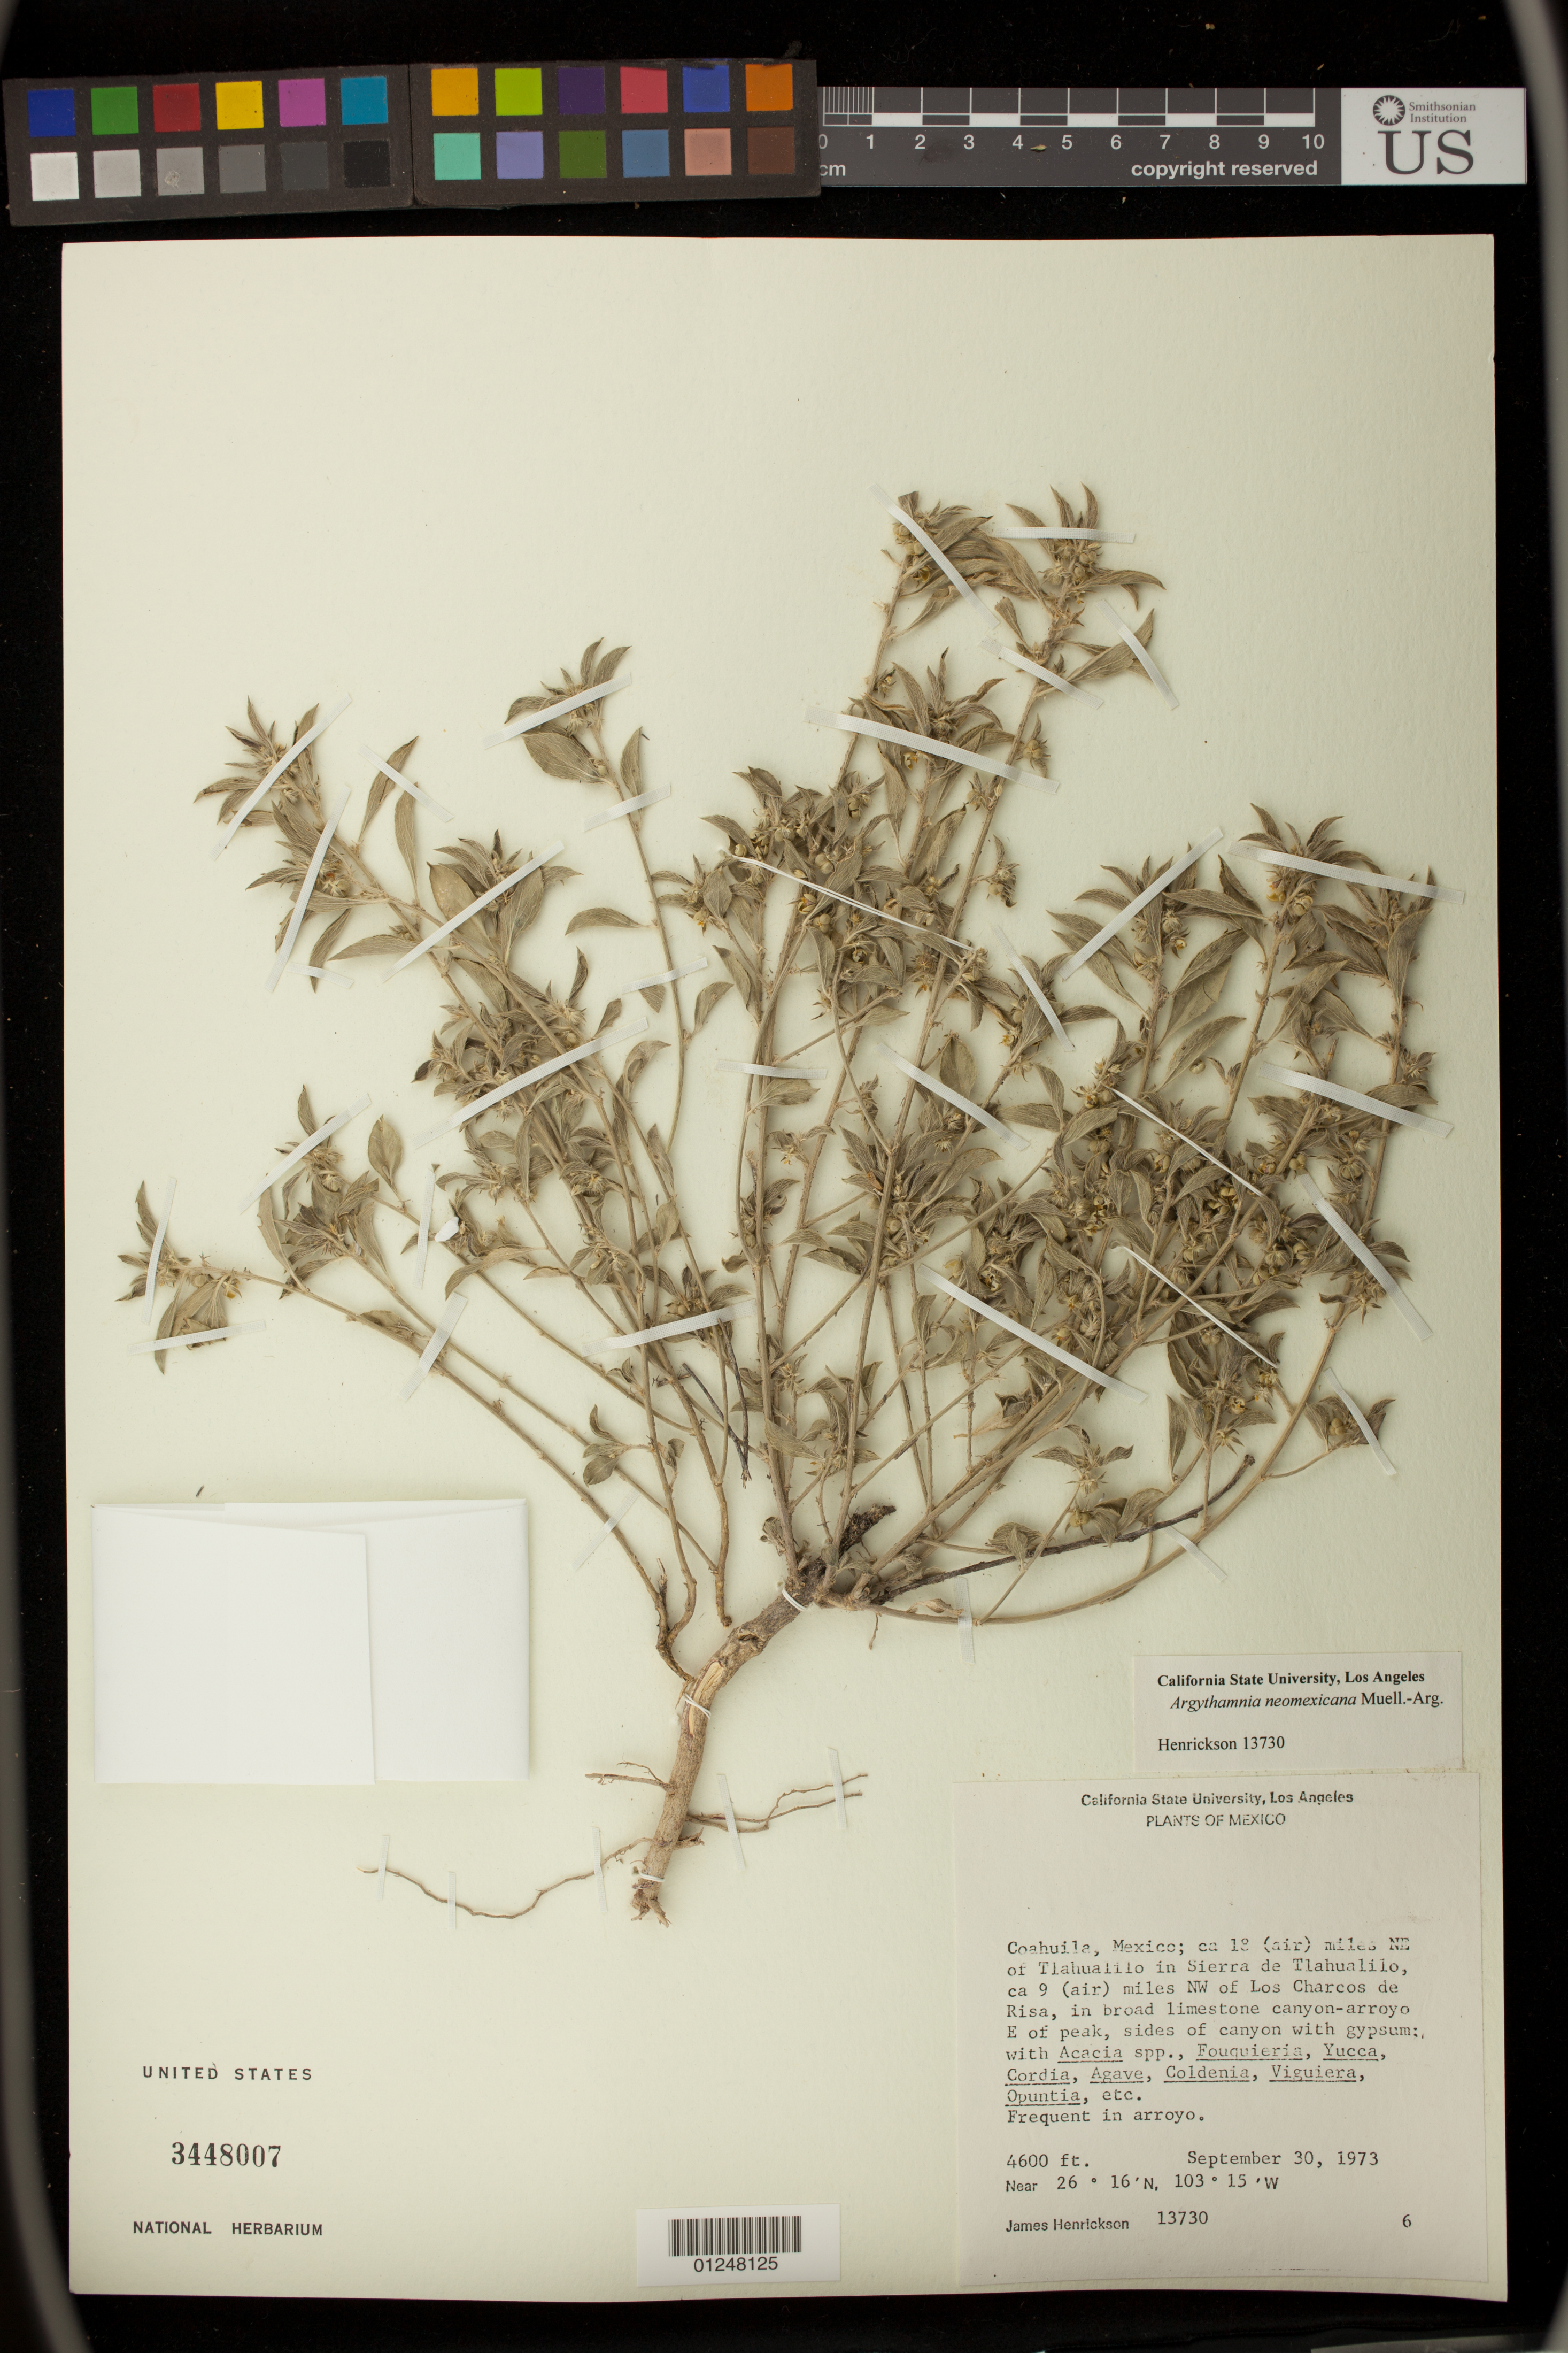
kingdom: Plantae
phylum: Tracheophyta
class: Magnoliopsida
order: Malpighiales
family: Euphorbiaceae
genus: Argythamnia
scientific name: Argythamnia serrata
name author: (Torr.) Müll. Arg.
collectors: J. Henrickson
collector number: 13730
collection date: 1973-09-30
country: Mexico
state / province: Coahuila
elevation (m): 1402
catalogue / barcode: US 3448007